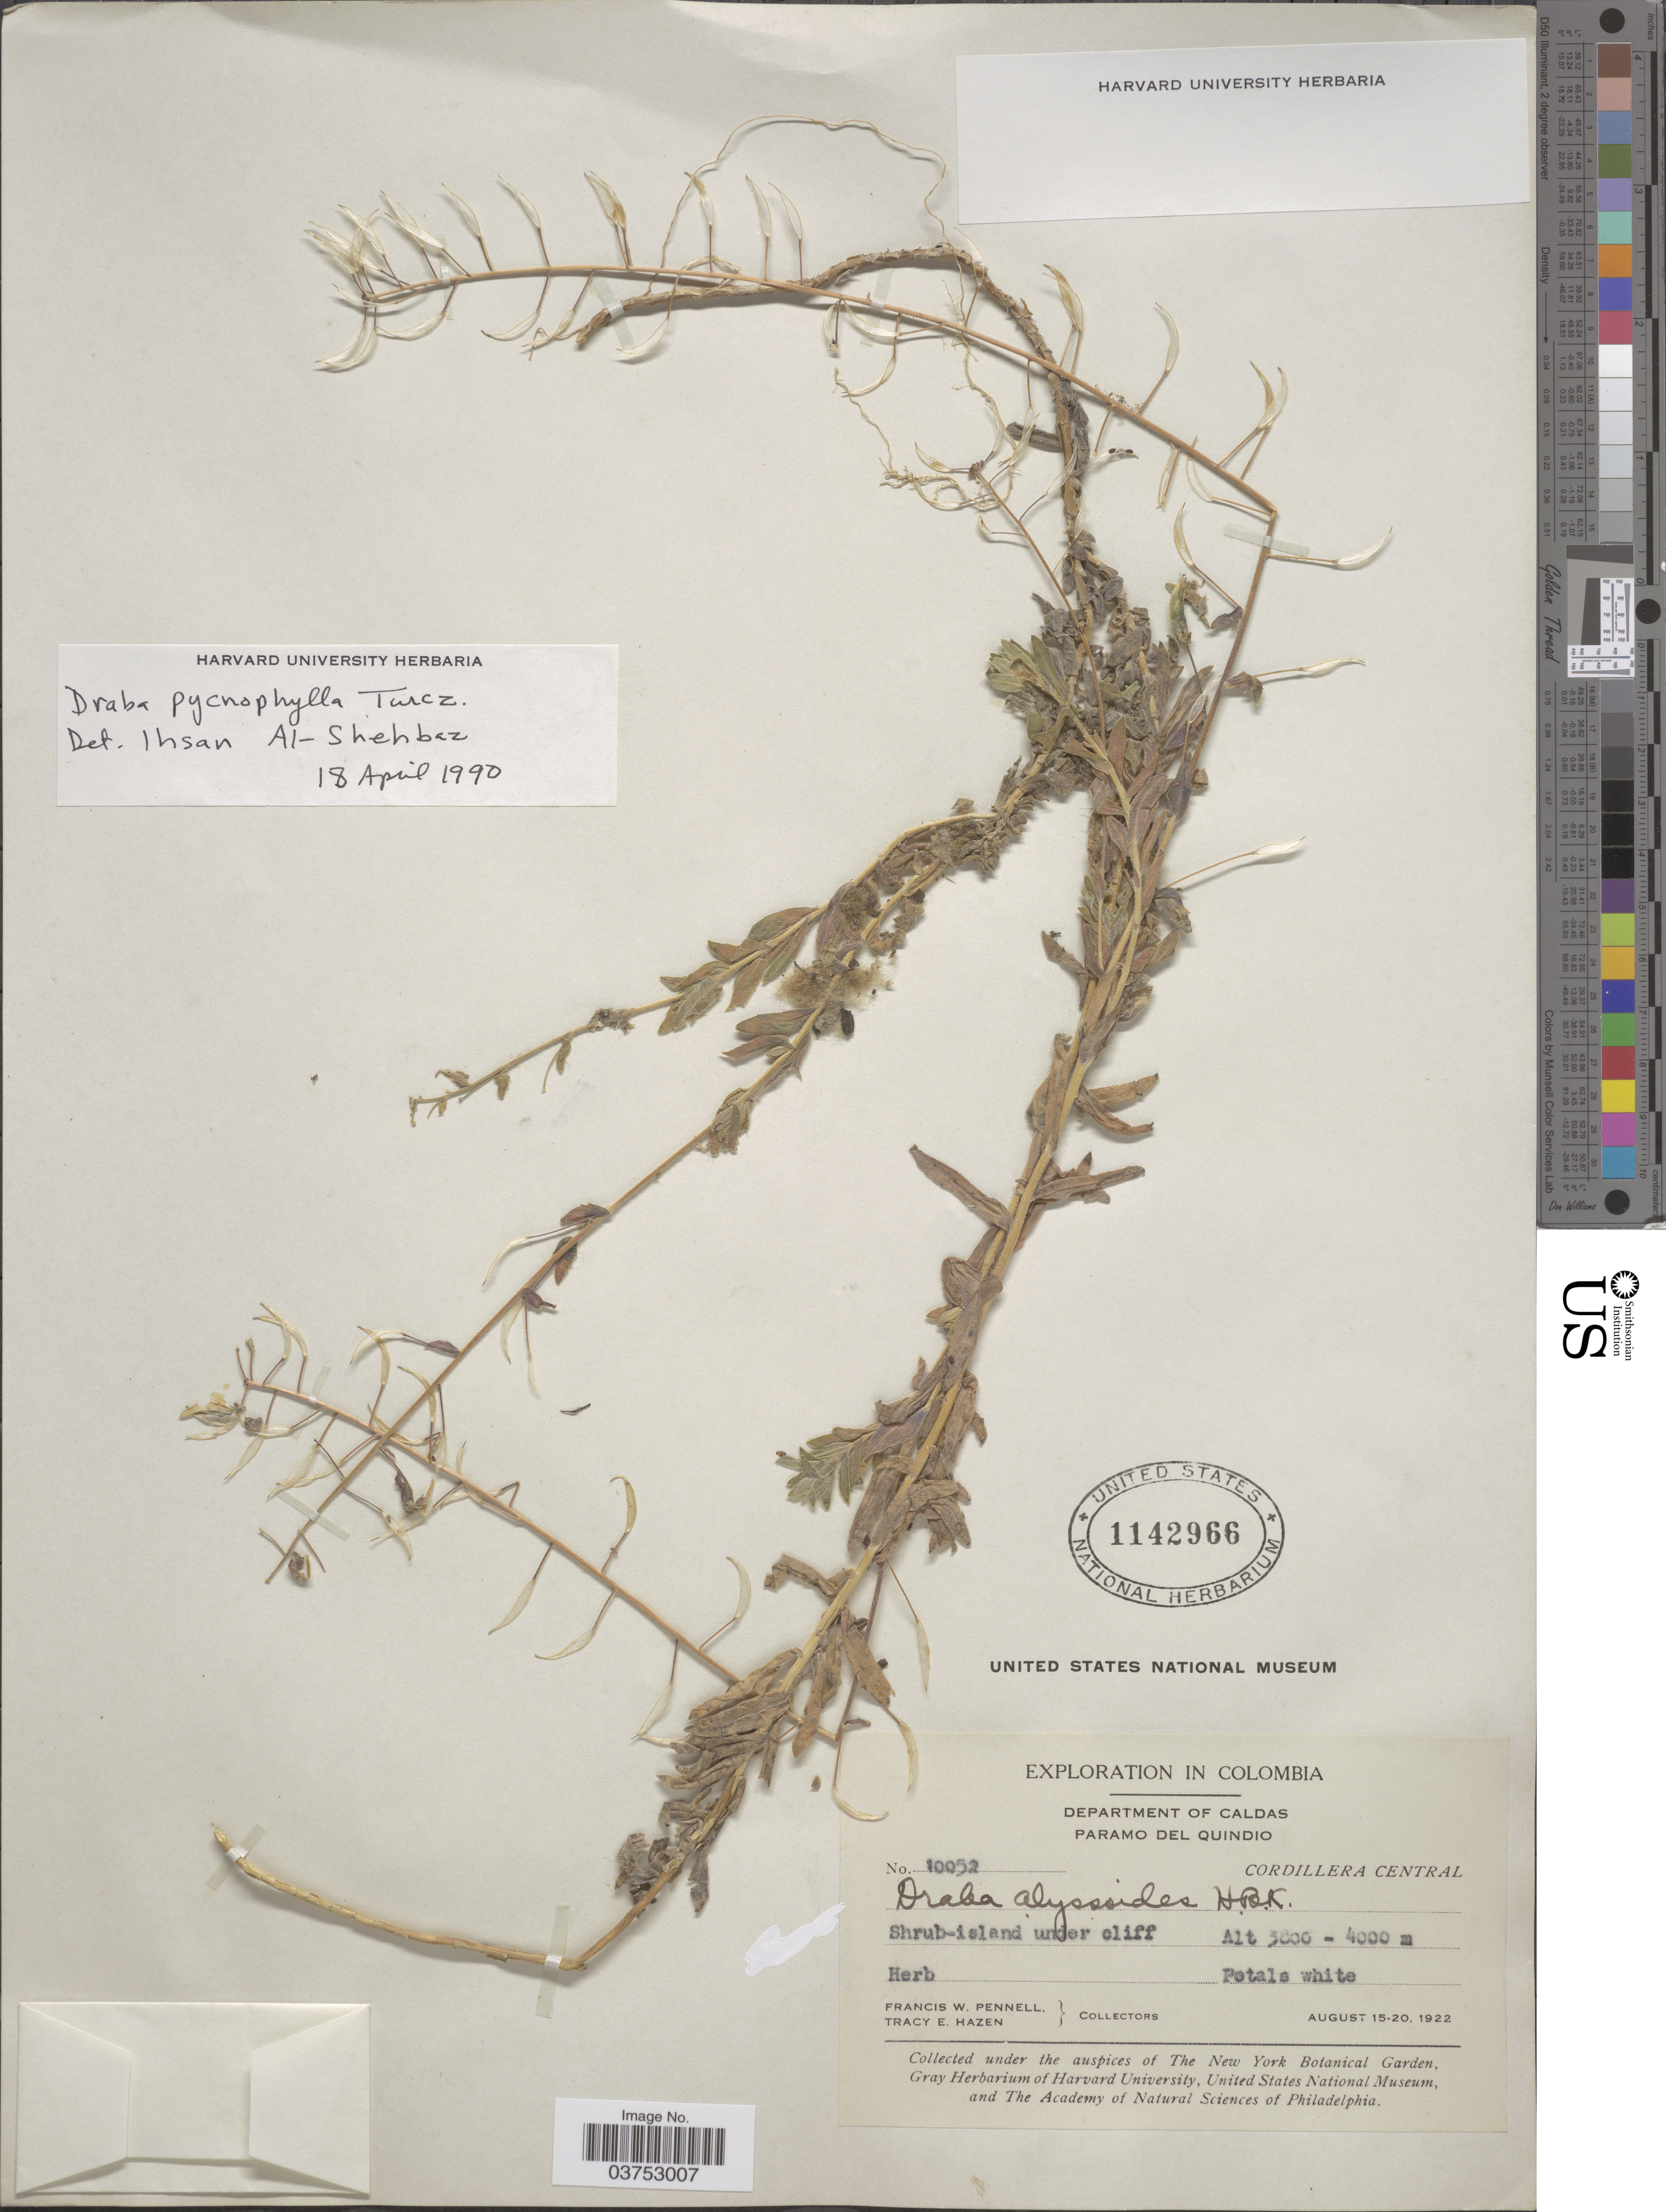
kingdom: Plantae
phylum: Tracheophyta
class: Magnoliopsida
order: Brassicales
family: Brassicaceae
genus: Draba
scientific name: Draba pycnophylla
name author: (A. Gray) Turcz.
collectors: F. W. Pennell & T. E. Hazen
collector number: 10052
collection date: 1922-08-15/1922-08-20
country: Colombia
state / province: Caldas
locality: Department of Caldas. Paramo del Quindio. Cordillera Central.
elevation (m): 3800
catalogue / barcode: US 1142966